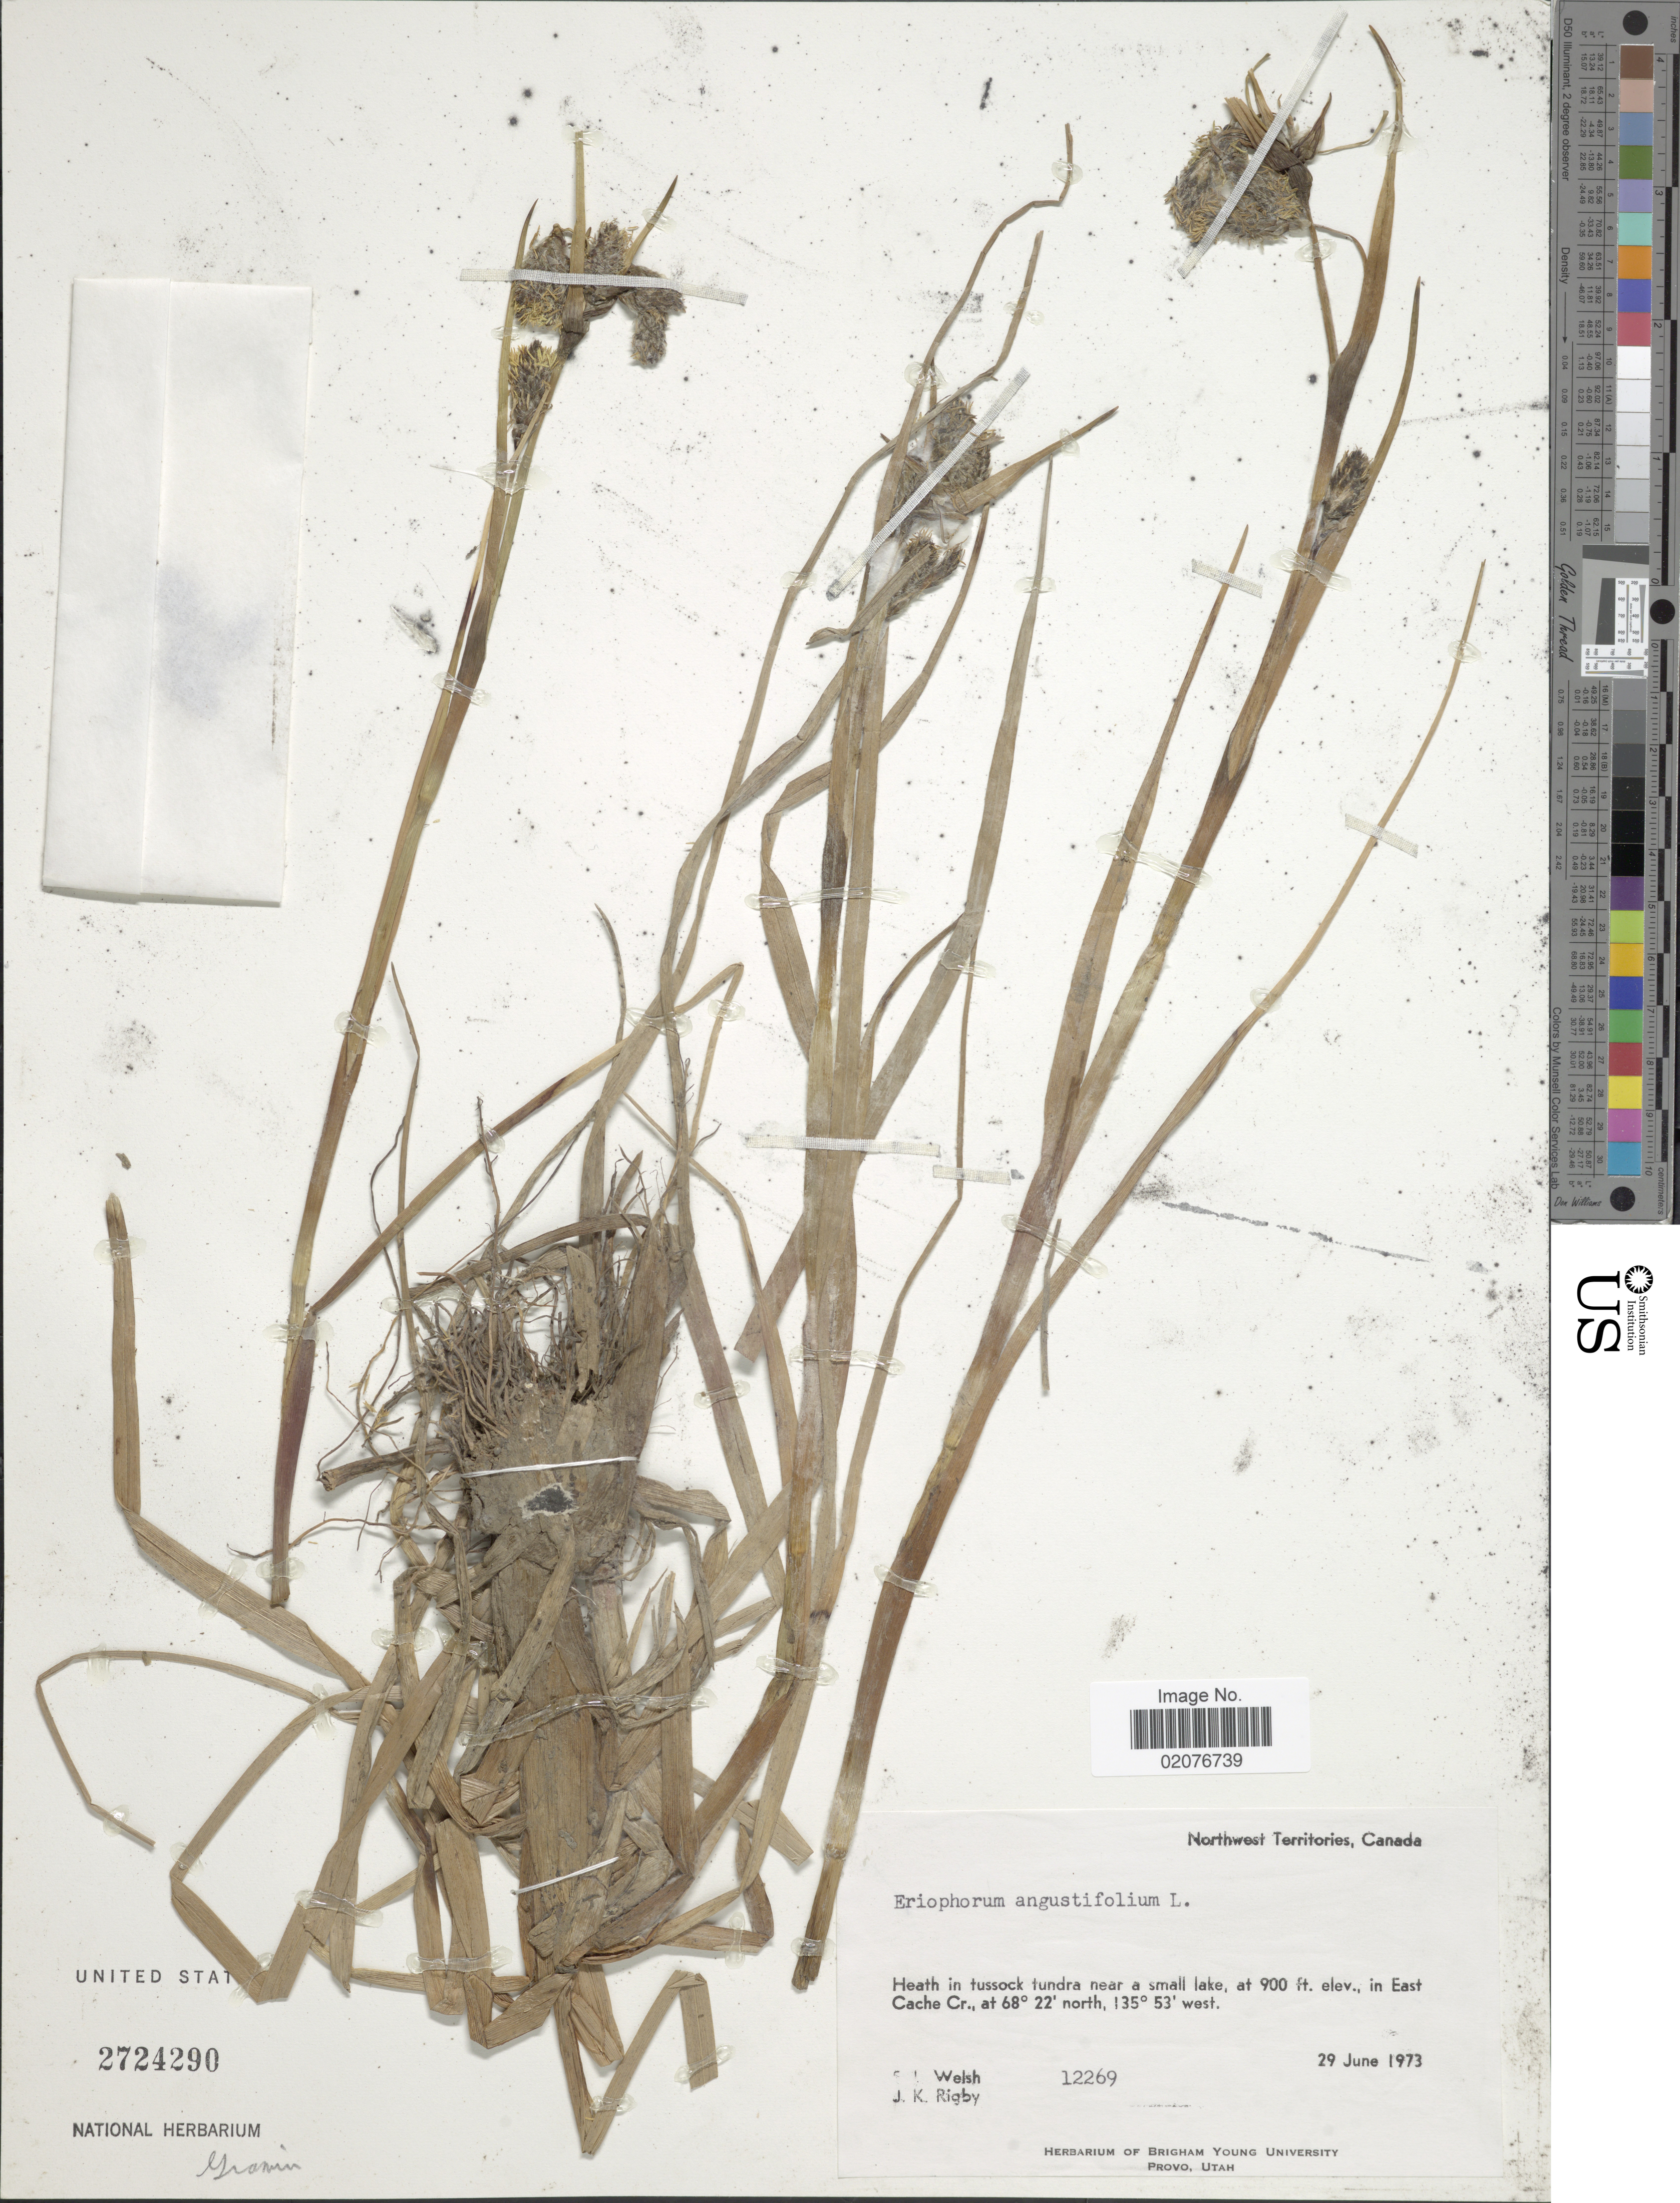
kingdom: Plantae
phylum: Tracheophyta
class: Liliopsida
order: Poales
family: Cyperaceae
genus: Eriophorum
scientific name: Eriophorum angustifolium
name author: Honck.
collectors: S. Welsh & J. Rigby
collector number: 12269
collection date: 1973-06-29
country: Canada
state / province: Northwest Territories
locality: Heath in tusseock tundra near a small lake, in East Cache Cr.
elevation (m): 274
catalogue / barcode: US 2724290